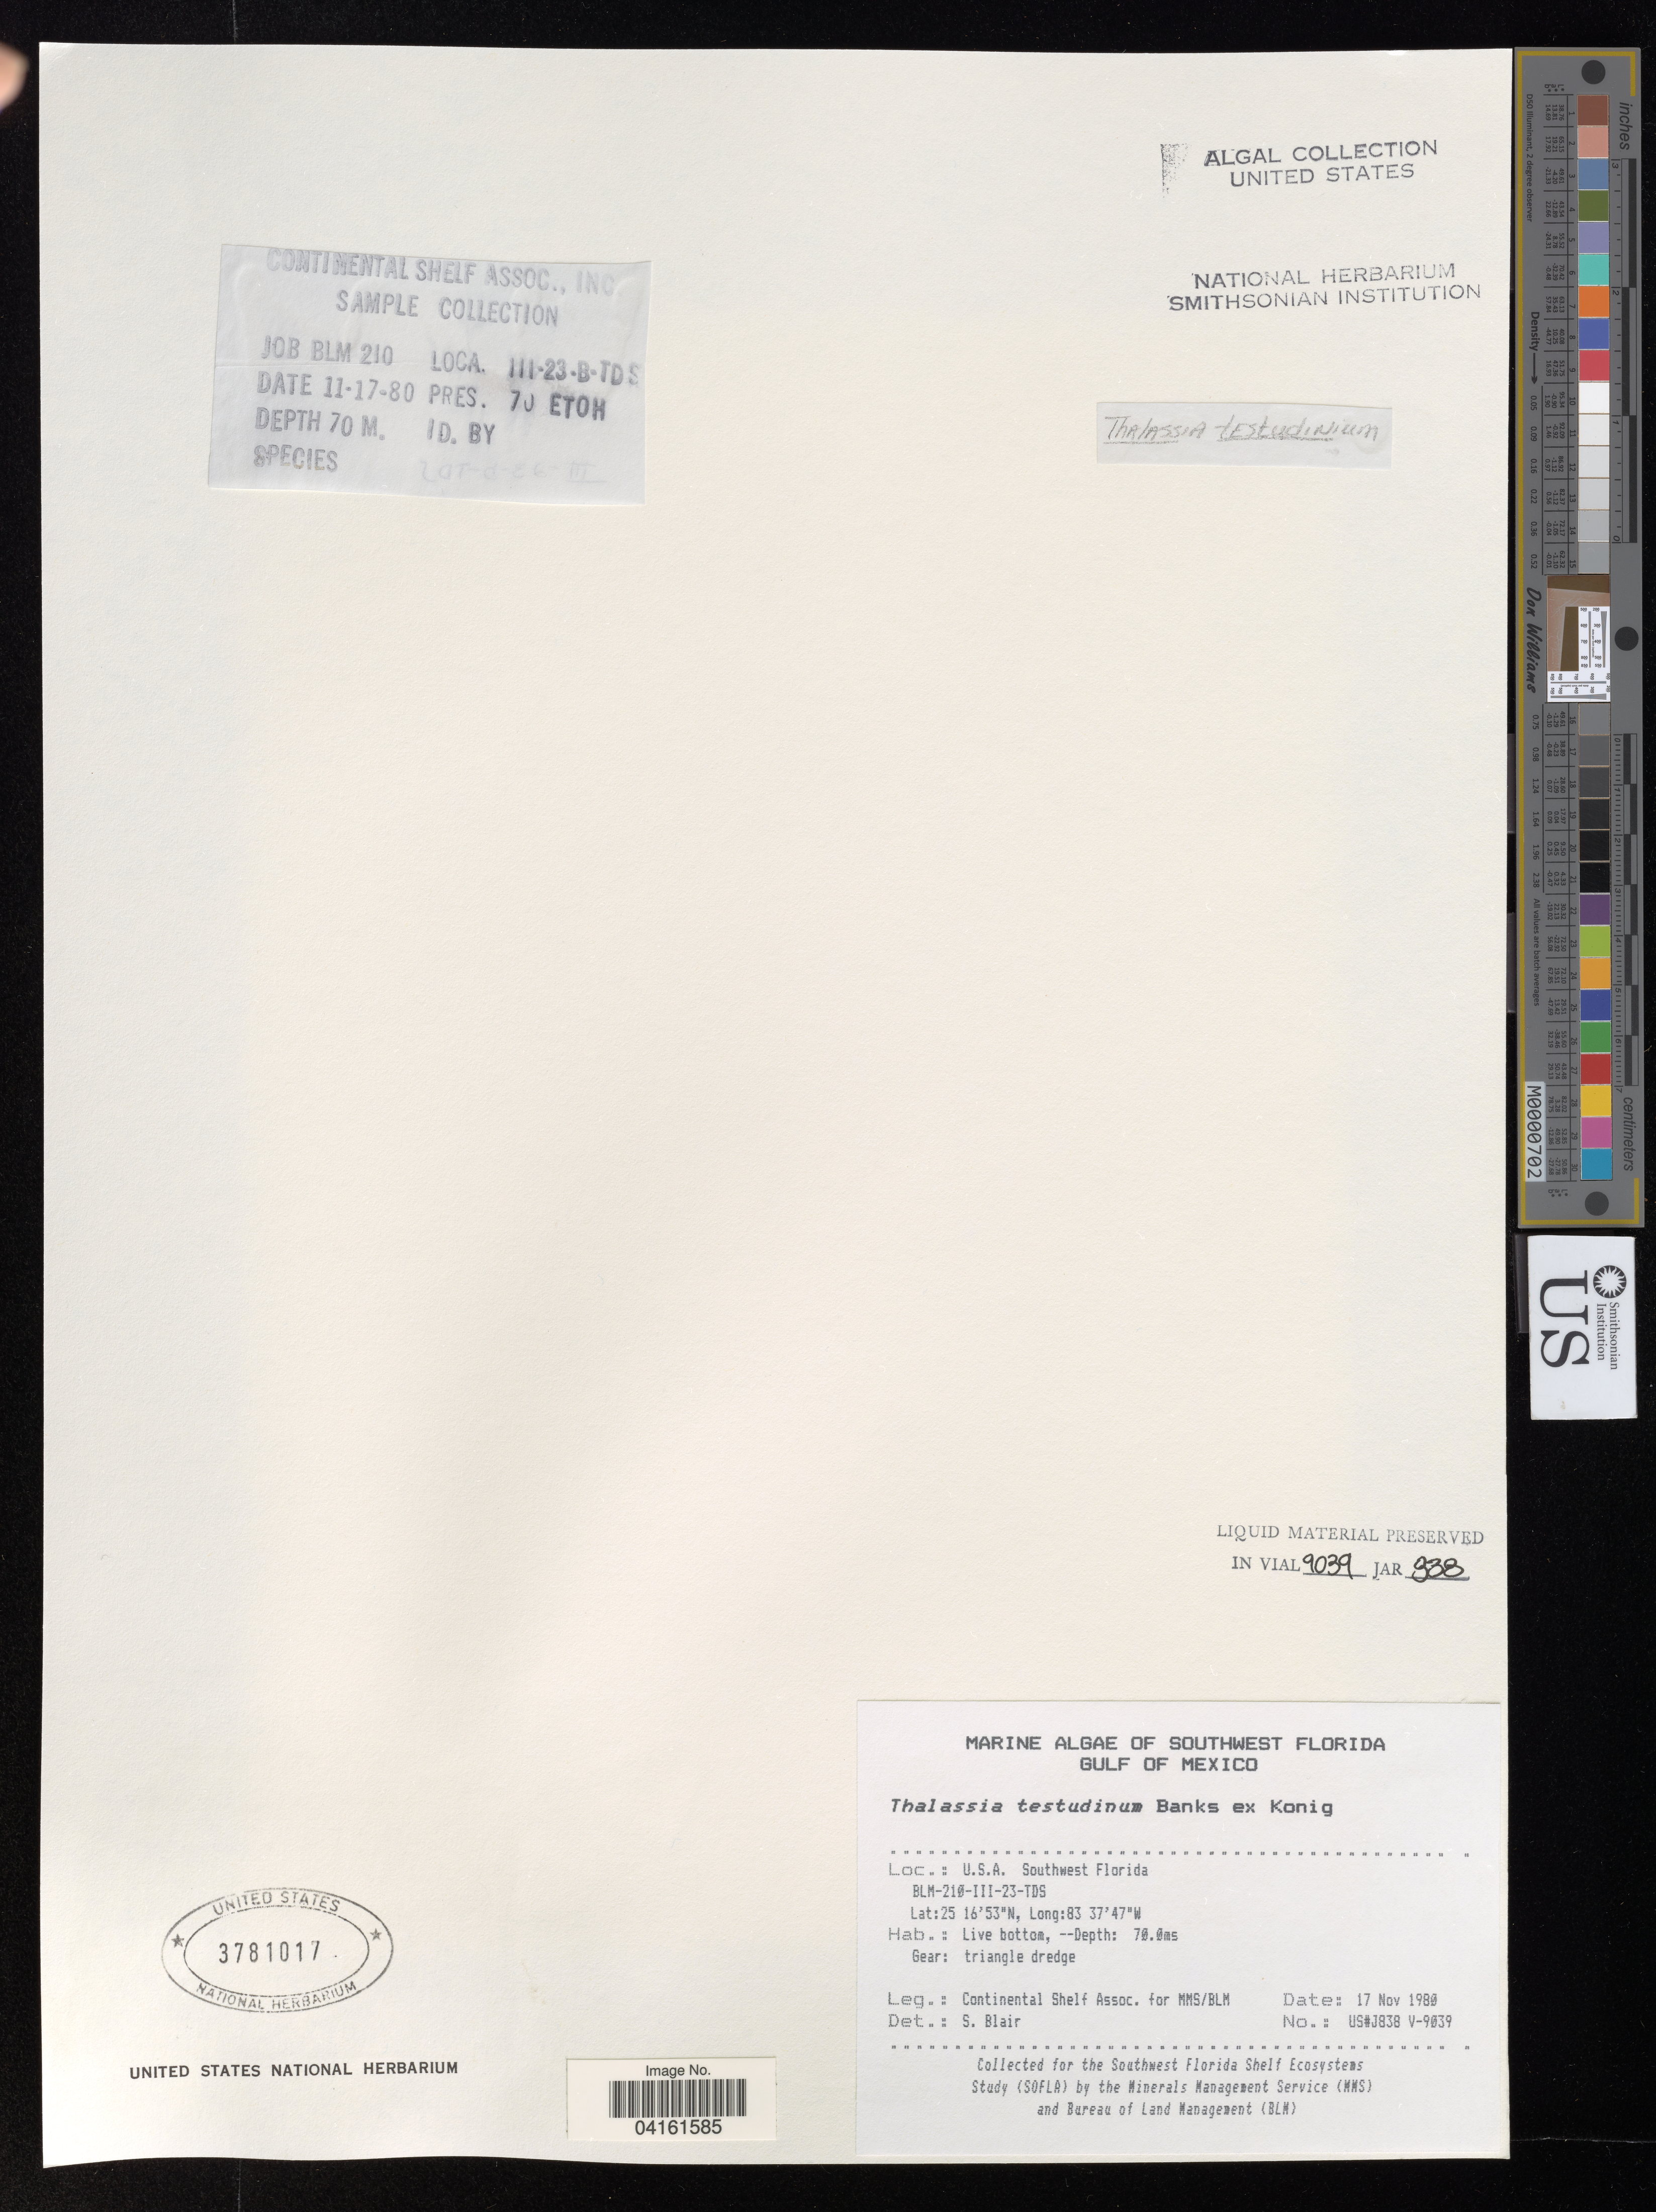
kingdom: Plantae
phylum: Tracheophyta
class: Liliopsida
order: Alismatales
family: Hydrocharitaceae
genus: Thalassia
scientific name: Thalassia testudinum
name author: Banks & Sol. ex K.D. Koenig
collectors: Continental Shelf Associates for the MMS/BLM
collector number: US#J838 V-9039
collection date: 1980-11-17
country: United States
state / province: Florida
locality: Southwest Florida. Gulf of Mexico. BLM-210-III-23-DTS.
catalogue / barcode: US 3781017